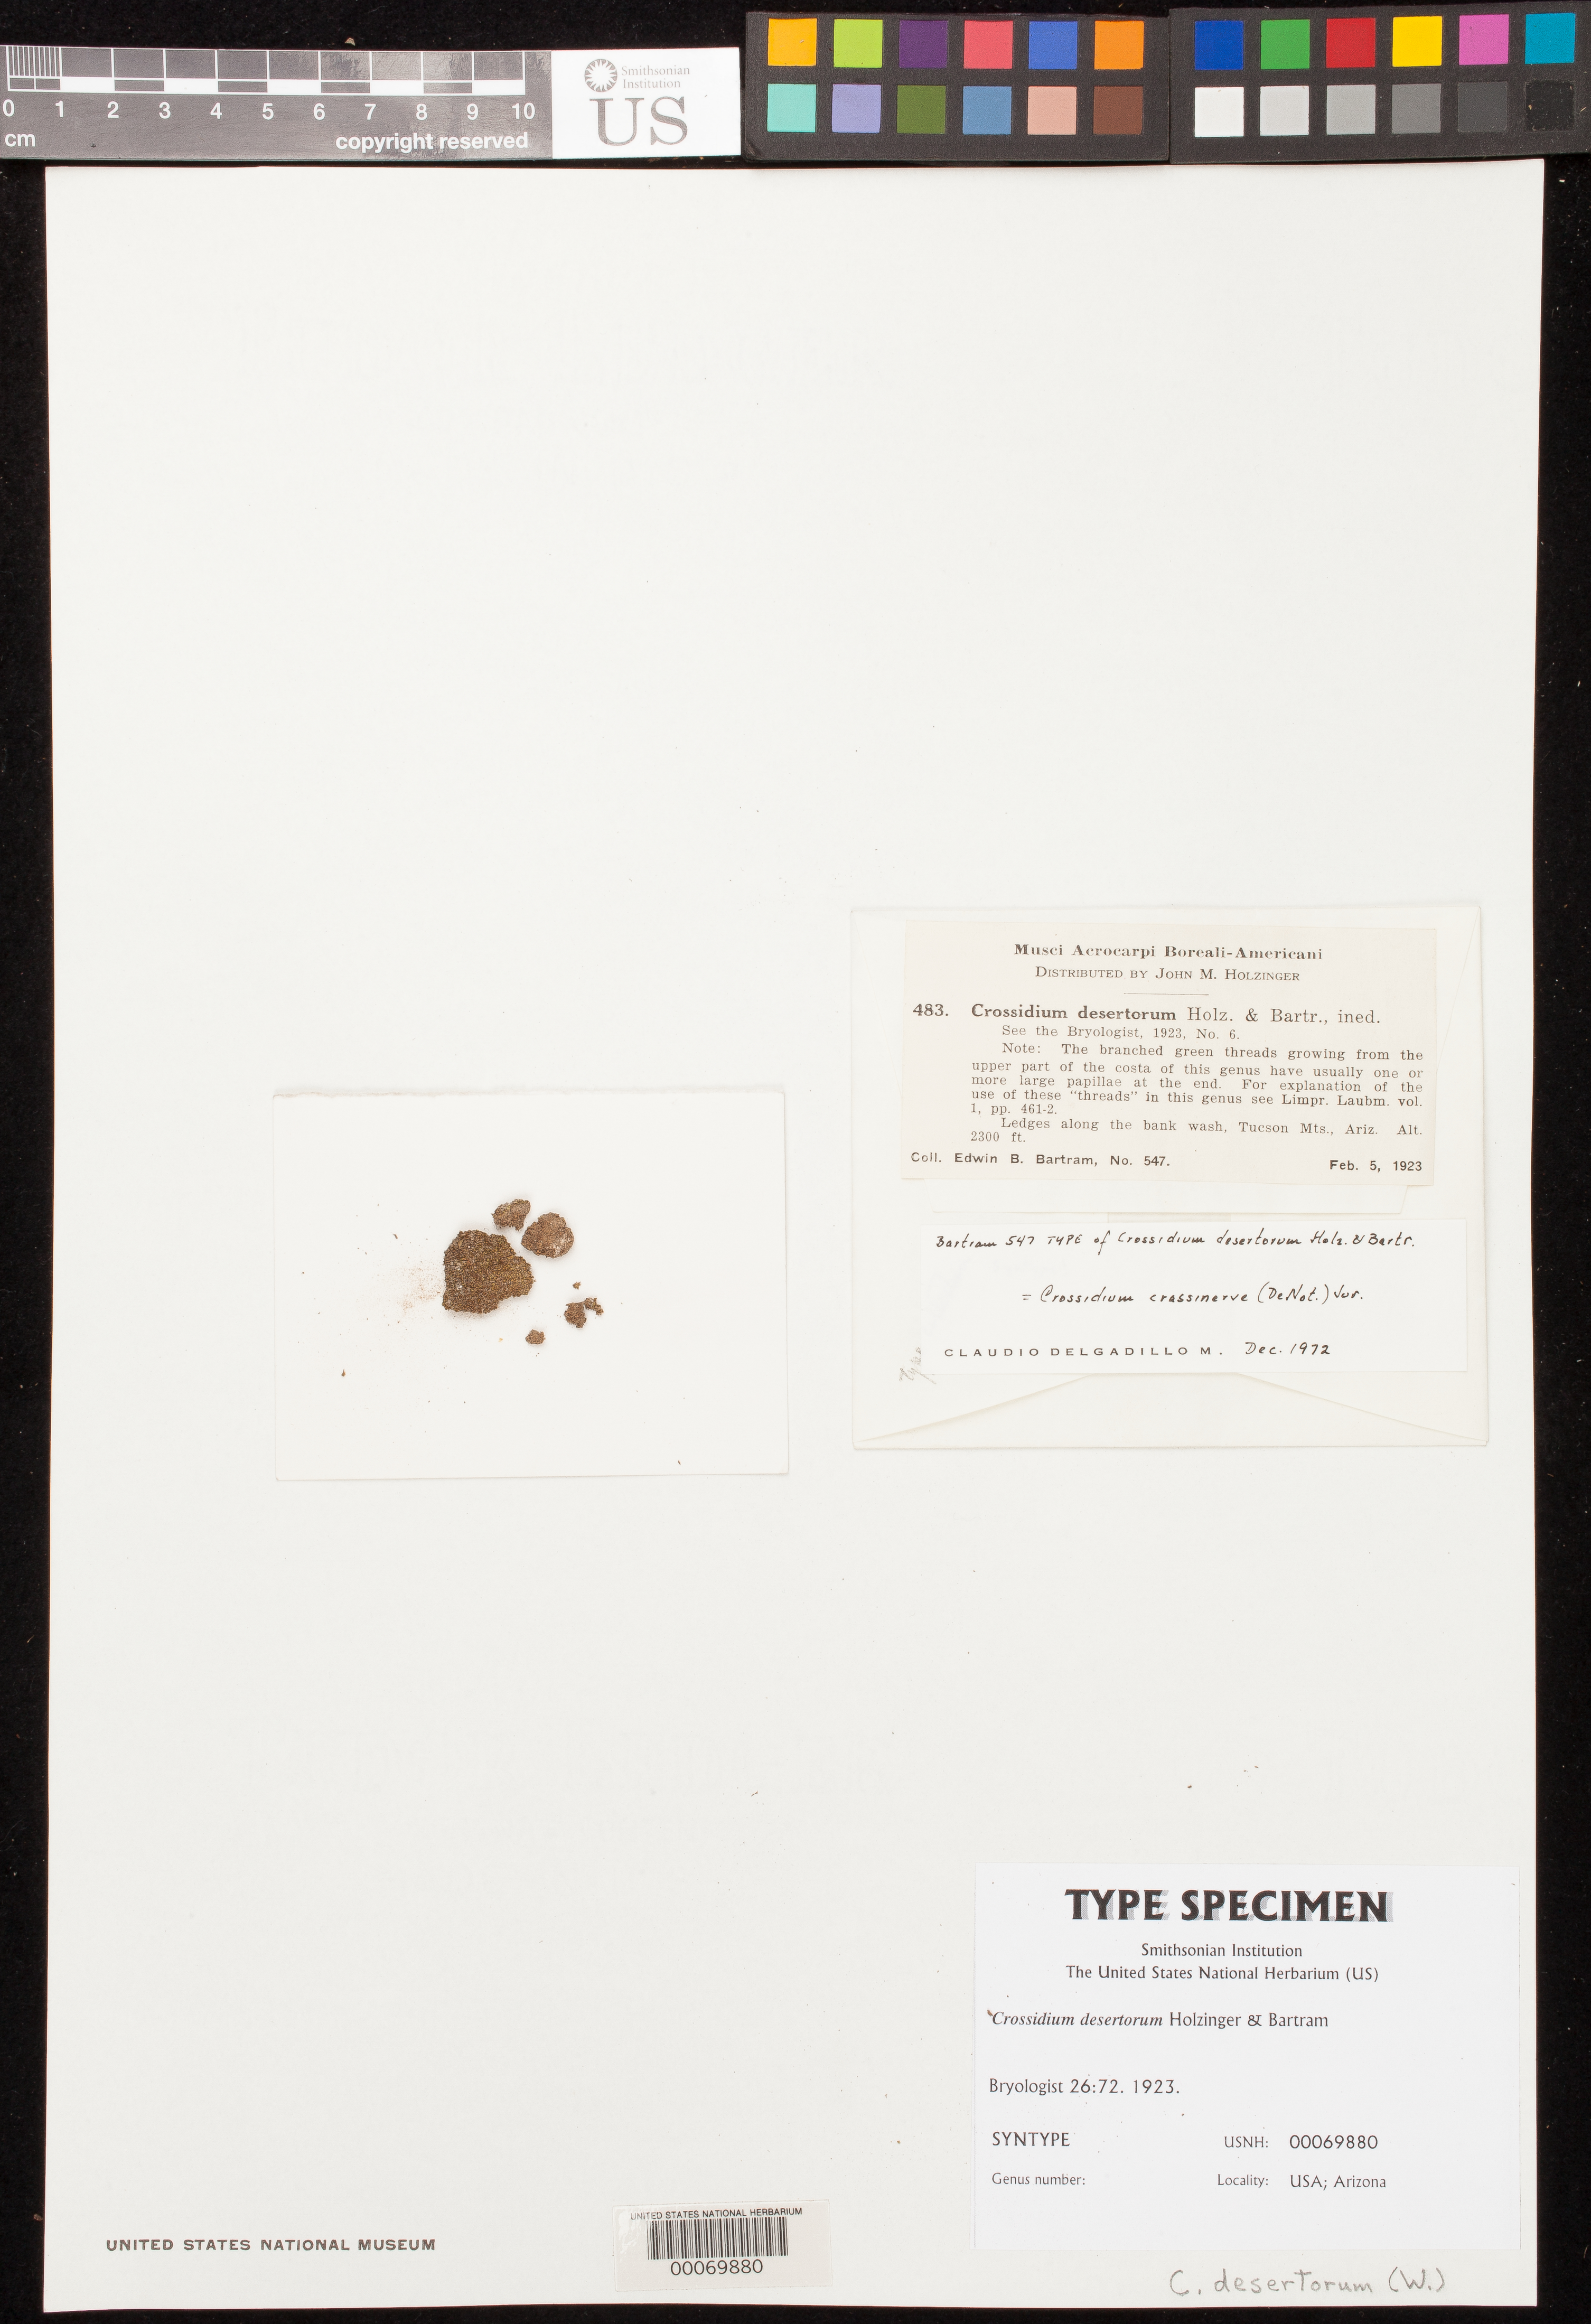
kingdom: Plantae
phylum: Bryophyta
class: Bryopsida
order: Pottiales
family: Pottiaceae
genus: Crossidium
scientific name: Crossidium desertorum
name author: Holz. & E.B. Bartram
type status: Syntype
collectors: E. B. Bartram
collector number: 547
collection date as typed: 05 Feb 1923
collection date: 1923-02-05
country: United States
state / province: Arizona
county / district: Pima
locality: Tucson Mts.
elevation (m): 701